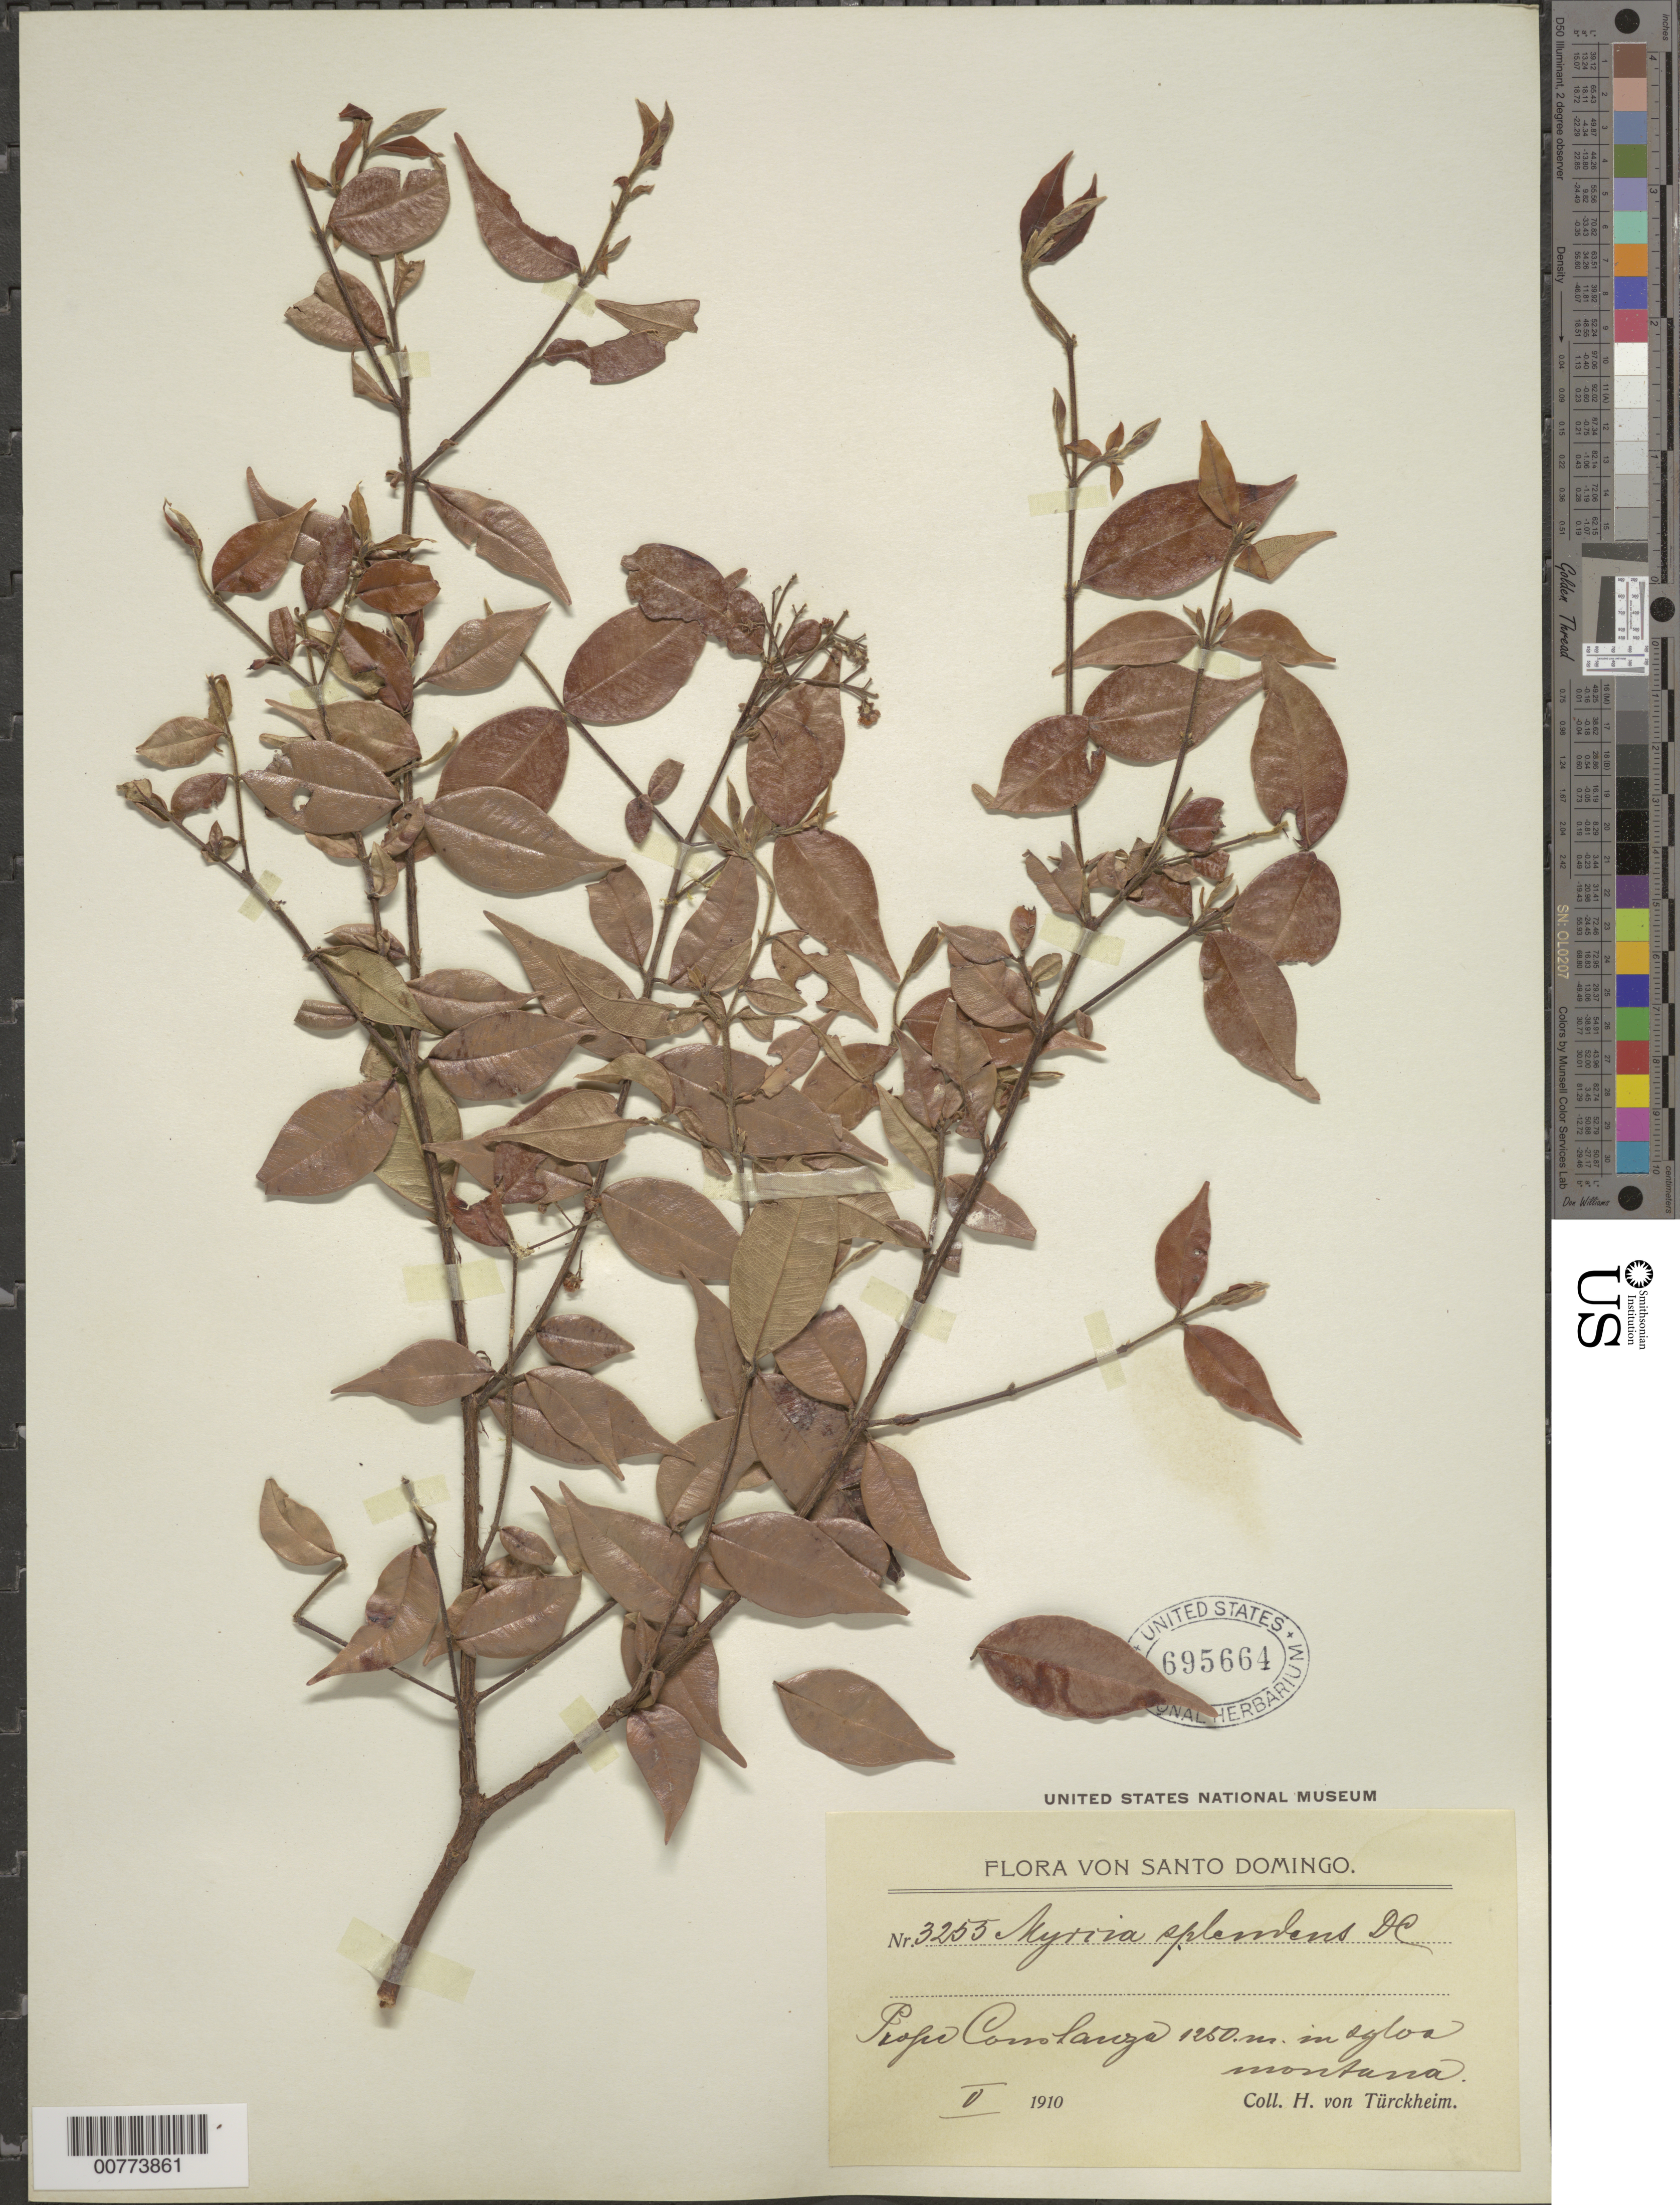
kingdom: Plantae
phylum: Tracheophyta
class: Magnoliopsida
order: Myrtales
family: Myrtaceae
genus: Myrcia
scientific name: Myrcia splendens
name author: (Sw.) DC.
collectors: H. von Türckheim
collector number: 3255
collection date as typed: May 1910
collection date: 1910-05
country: Dominican Republic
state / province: La Vega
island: Hispaniola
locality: Constanza.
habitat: In sylvis montana.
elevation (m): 1250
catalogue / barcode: US 695664